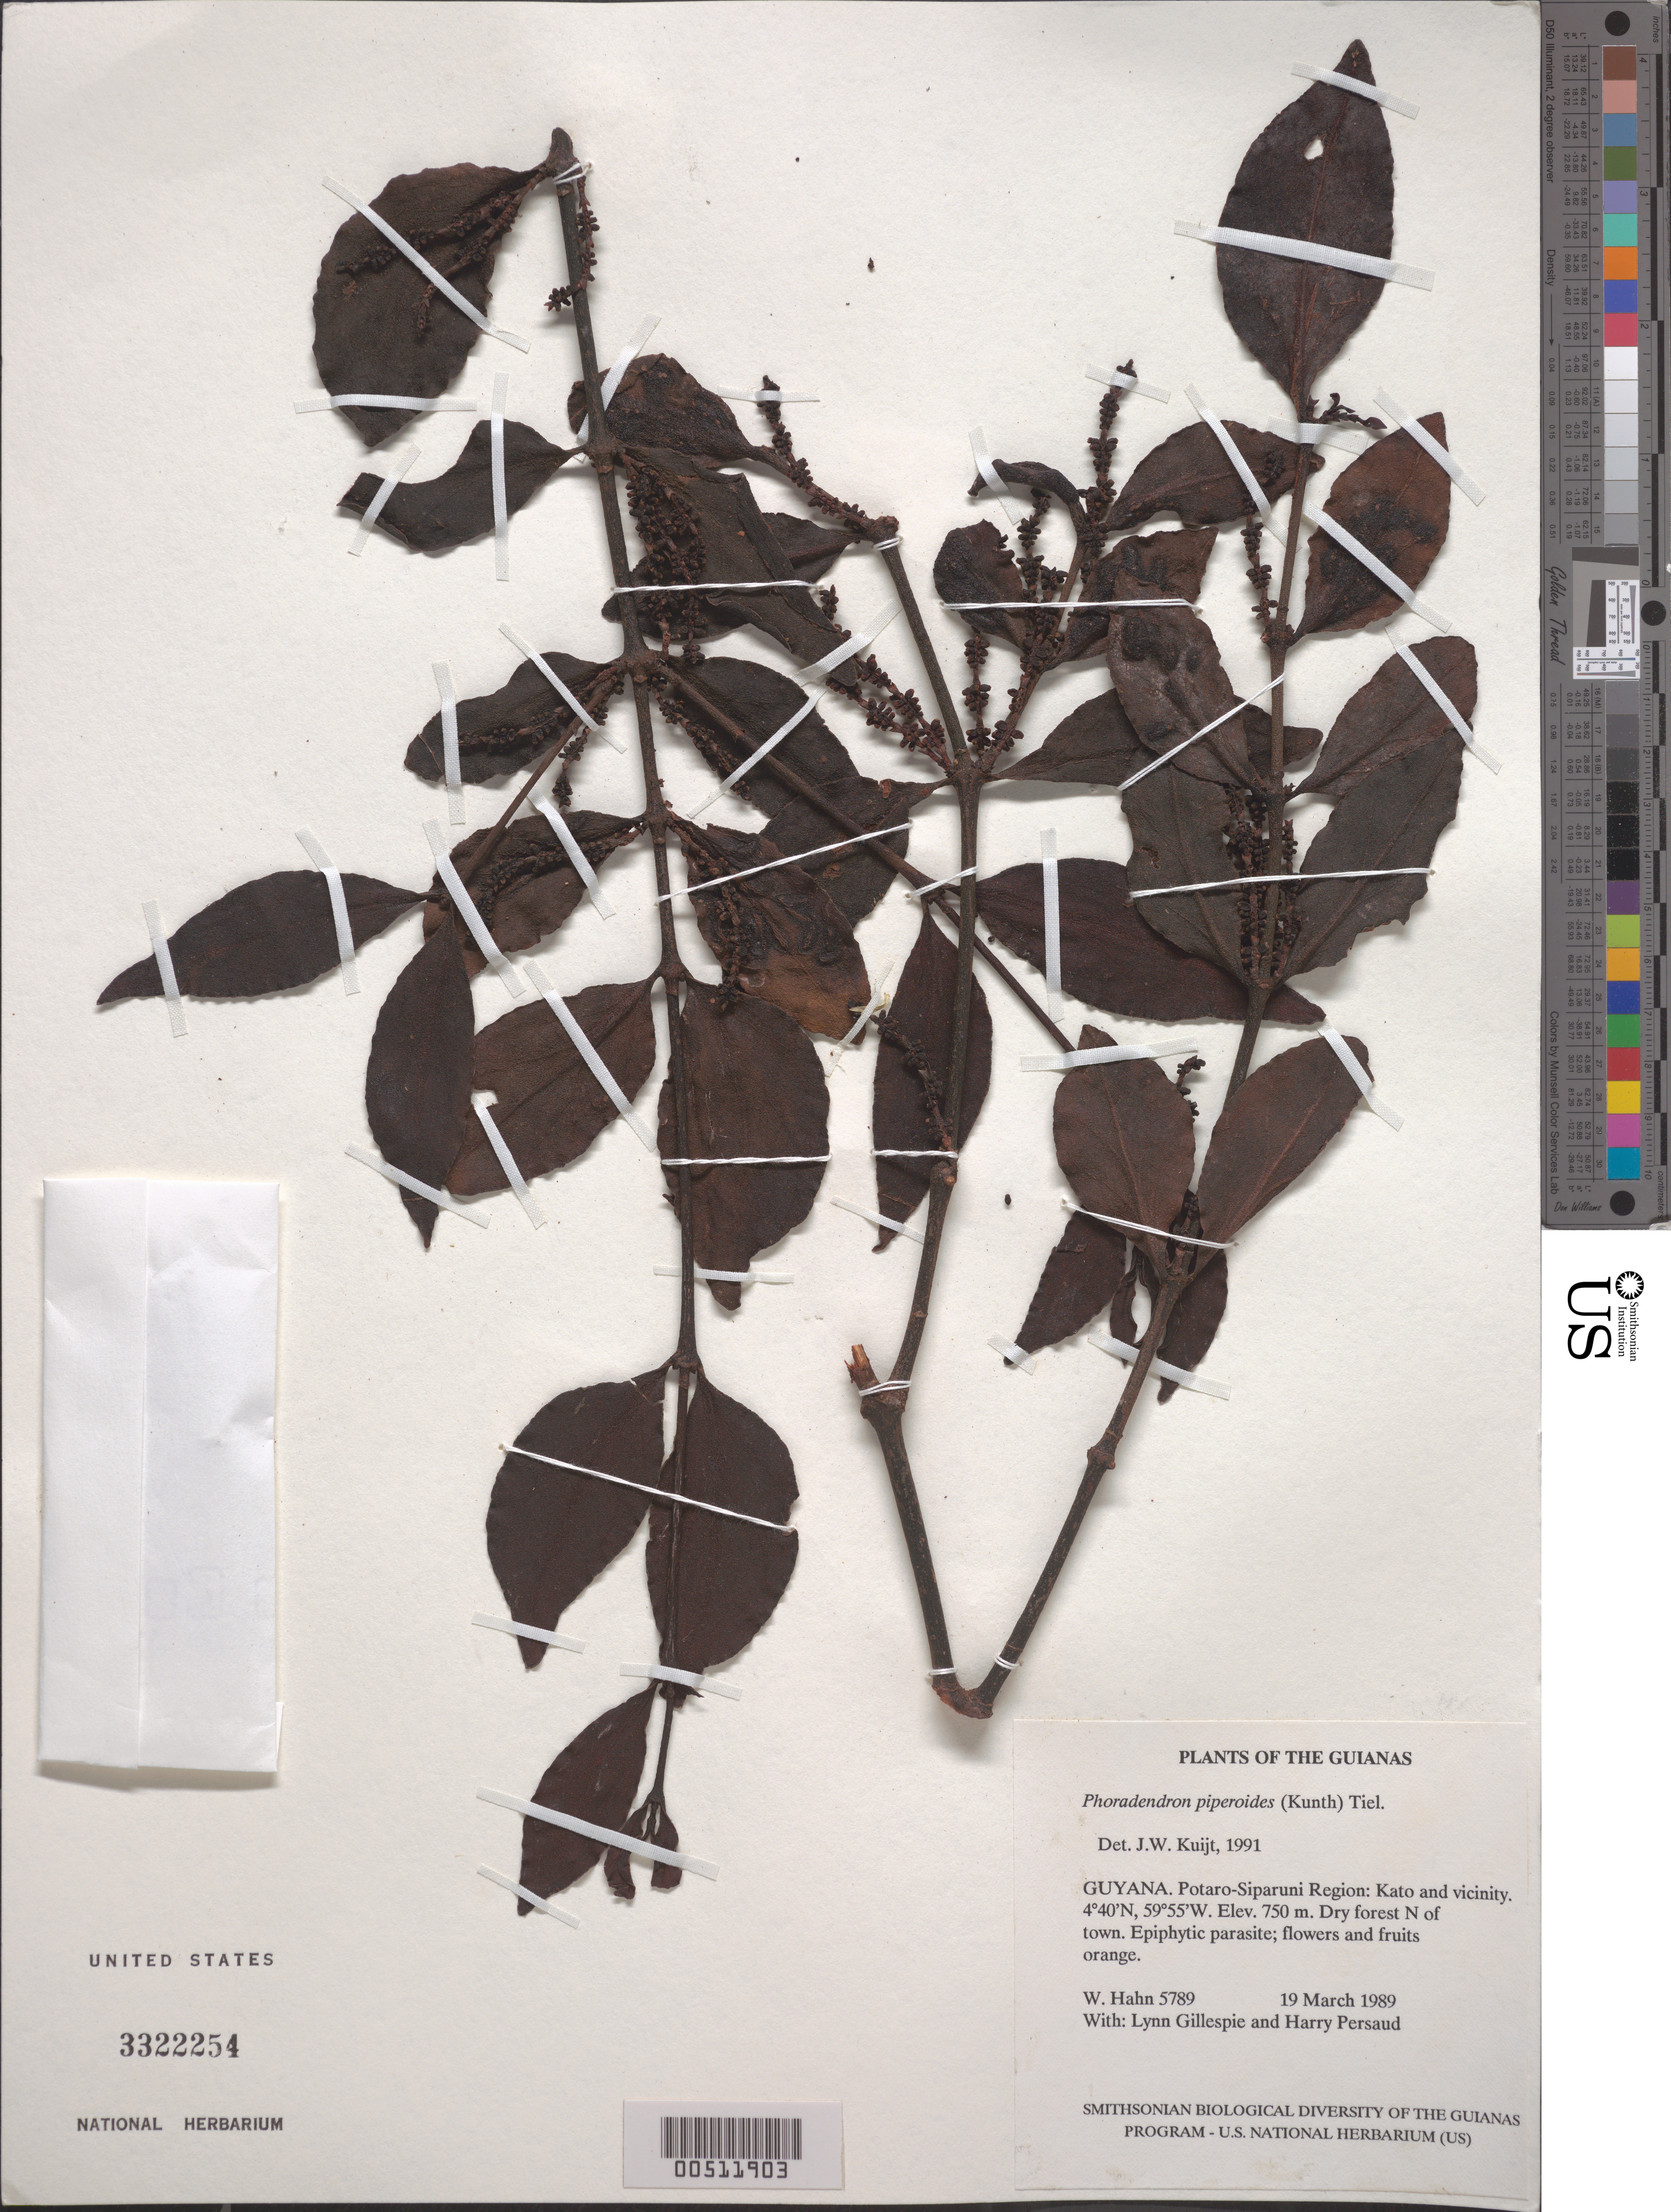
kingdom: Plantae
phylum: Tracheophyta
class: Magnoliopsida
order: Santalales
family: Viscaceae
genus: Phoradendron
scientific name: Phoradendron piperoides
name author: (Kunth) Trel.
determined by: Kuijt, Job, (CANADA)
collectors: W. Hahn, L. J. Gillespie & H. Persaud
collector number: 5789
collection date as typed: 19 March 1989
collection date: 1989-03-19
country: Guyana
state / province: Potaro-Siparuni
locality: Kato and vicinity, N of town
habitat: Dry forest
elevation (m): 750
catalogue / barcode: US 3322254